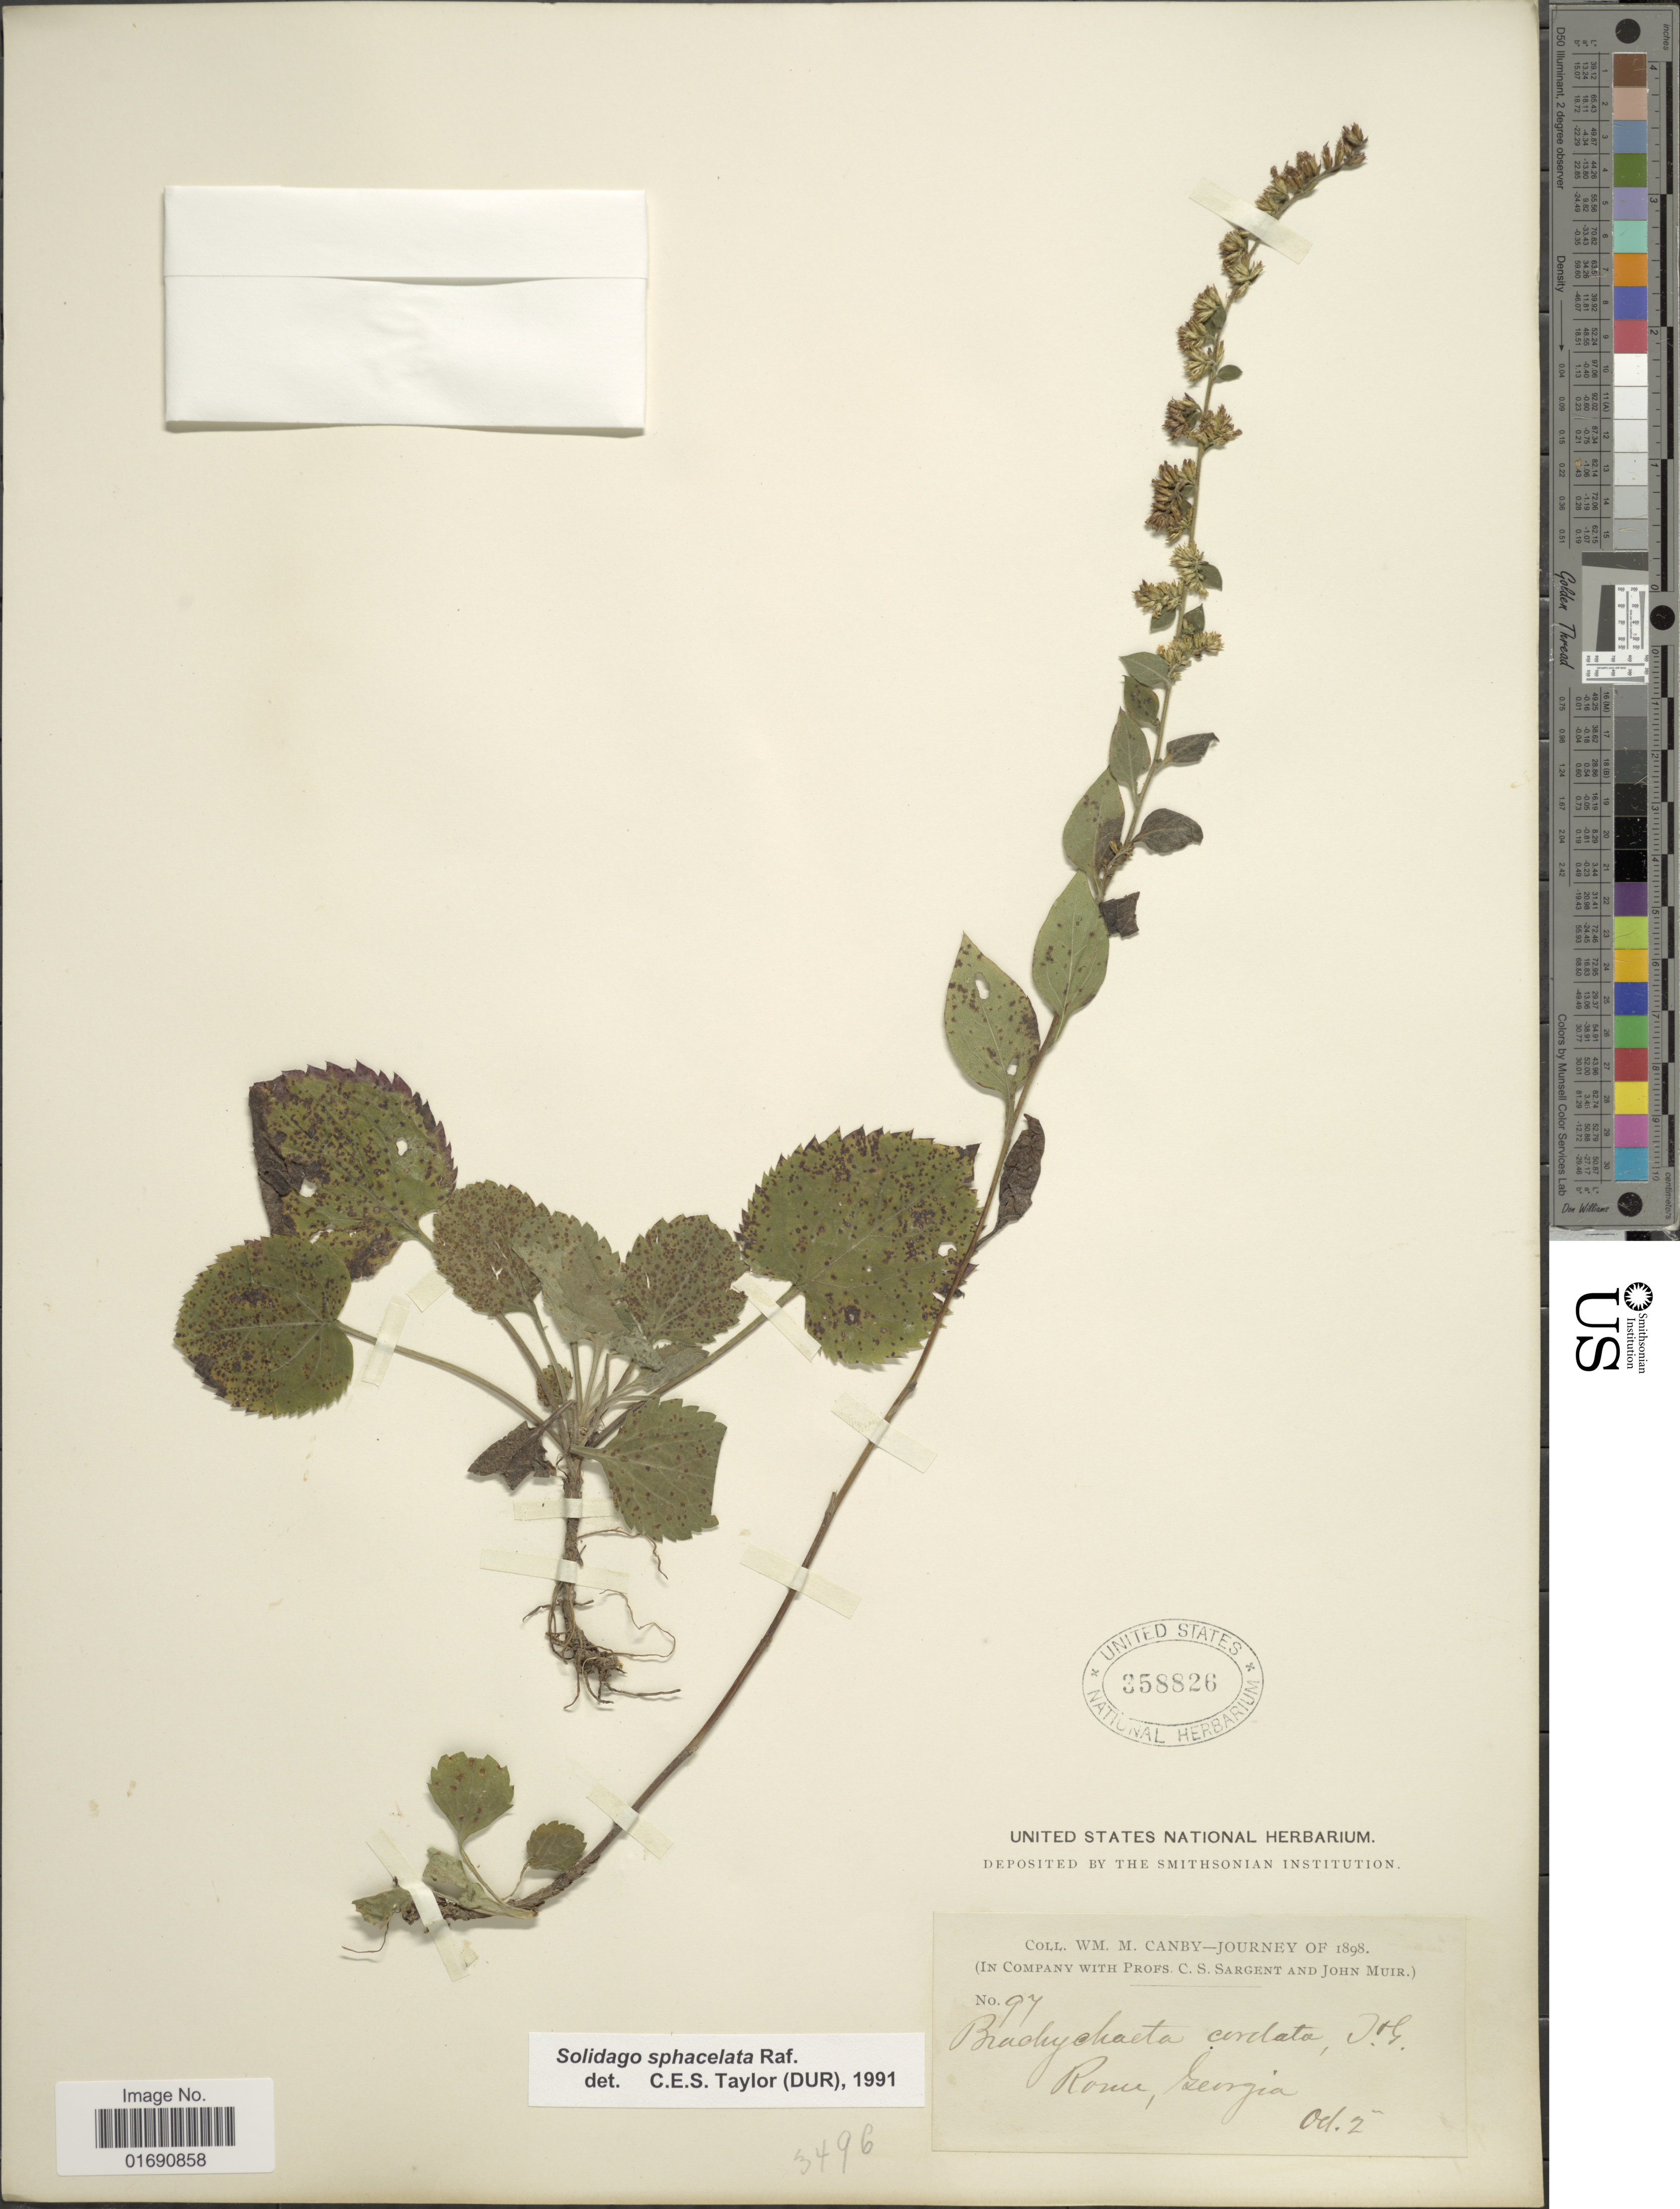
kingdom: Plantae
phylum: Tracheophyta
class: Magnoliopsida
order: Asterales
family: Asteraceae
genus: Solidago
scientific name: Solidago sphacelata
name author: Raf.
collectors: W. M. Canby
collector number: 97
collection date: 1898-10-02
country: United States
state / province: Georgia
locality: Rome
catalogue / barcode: US 358826